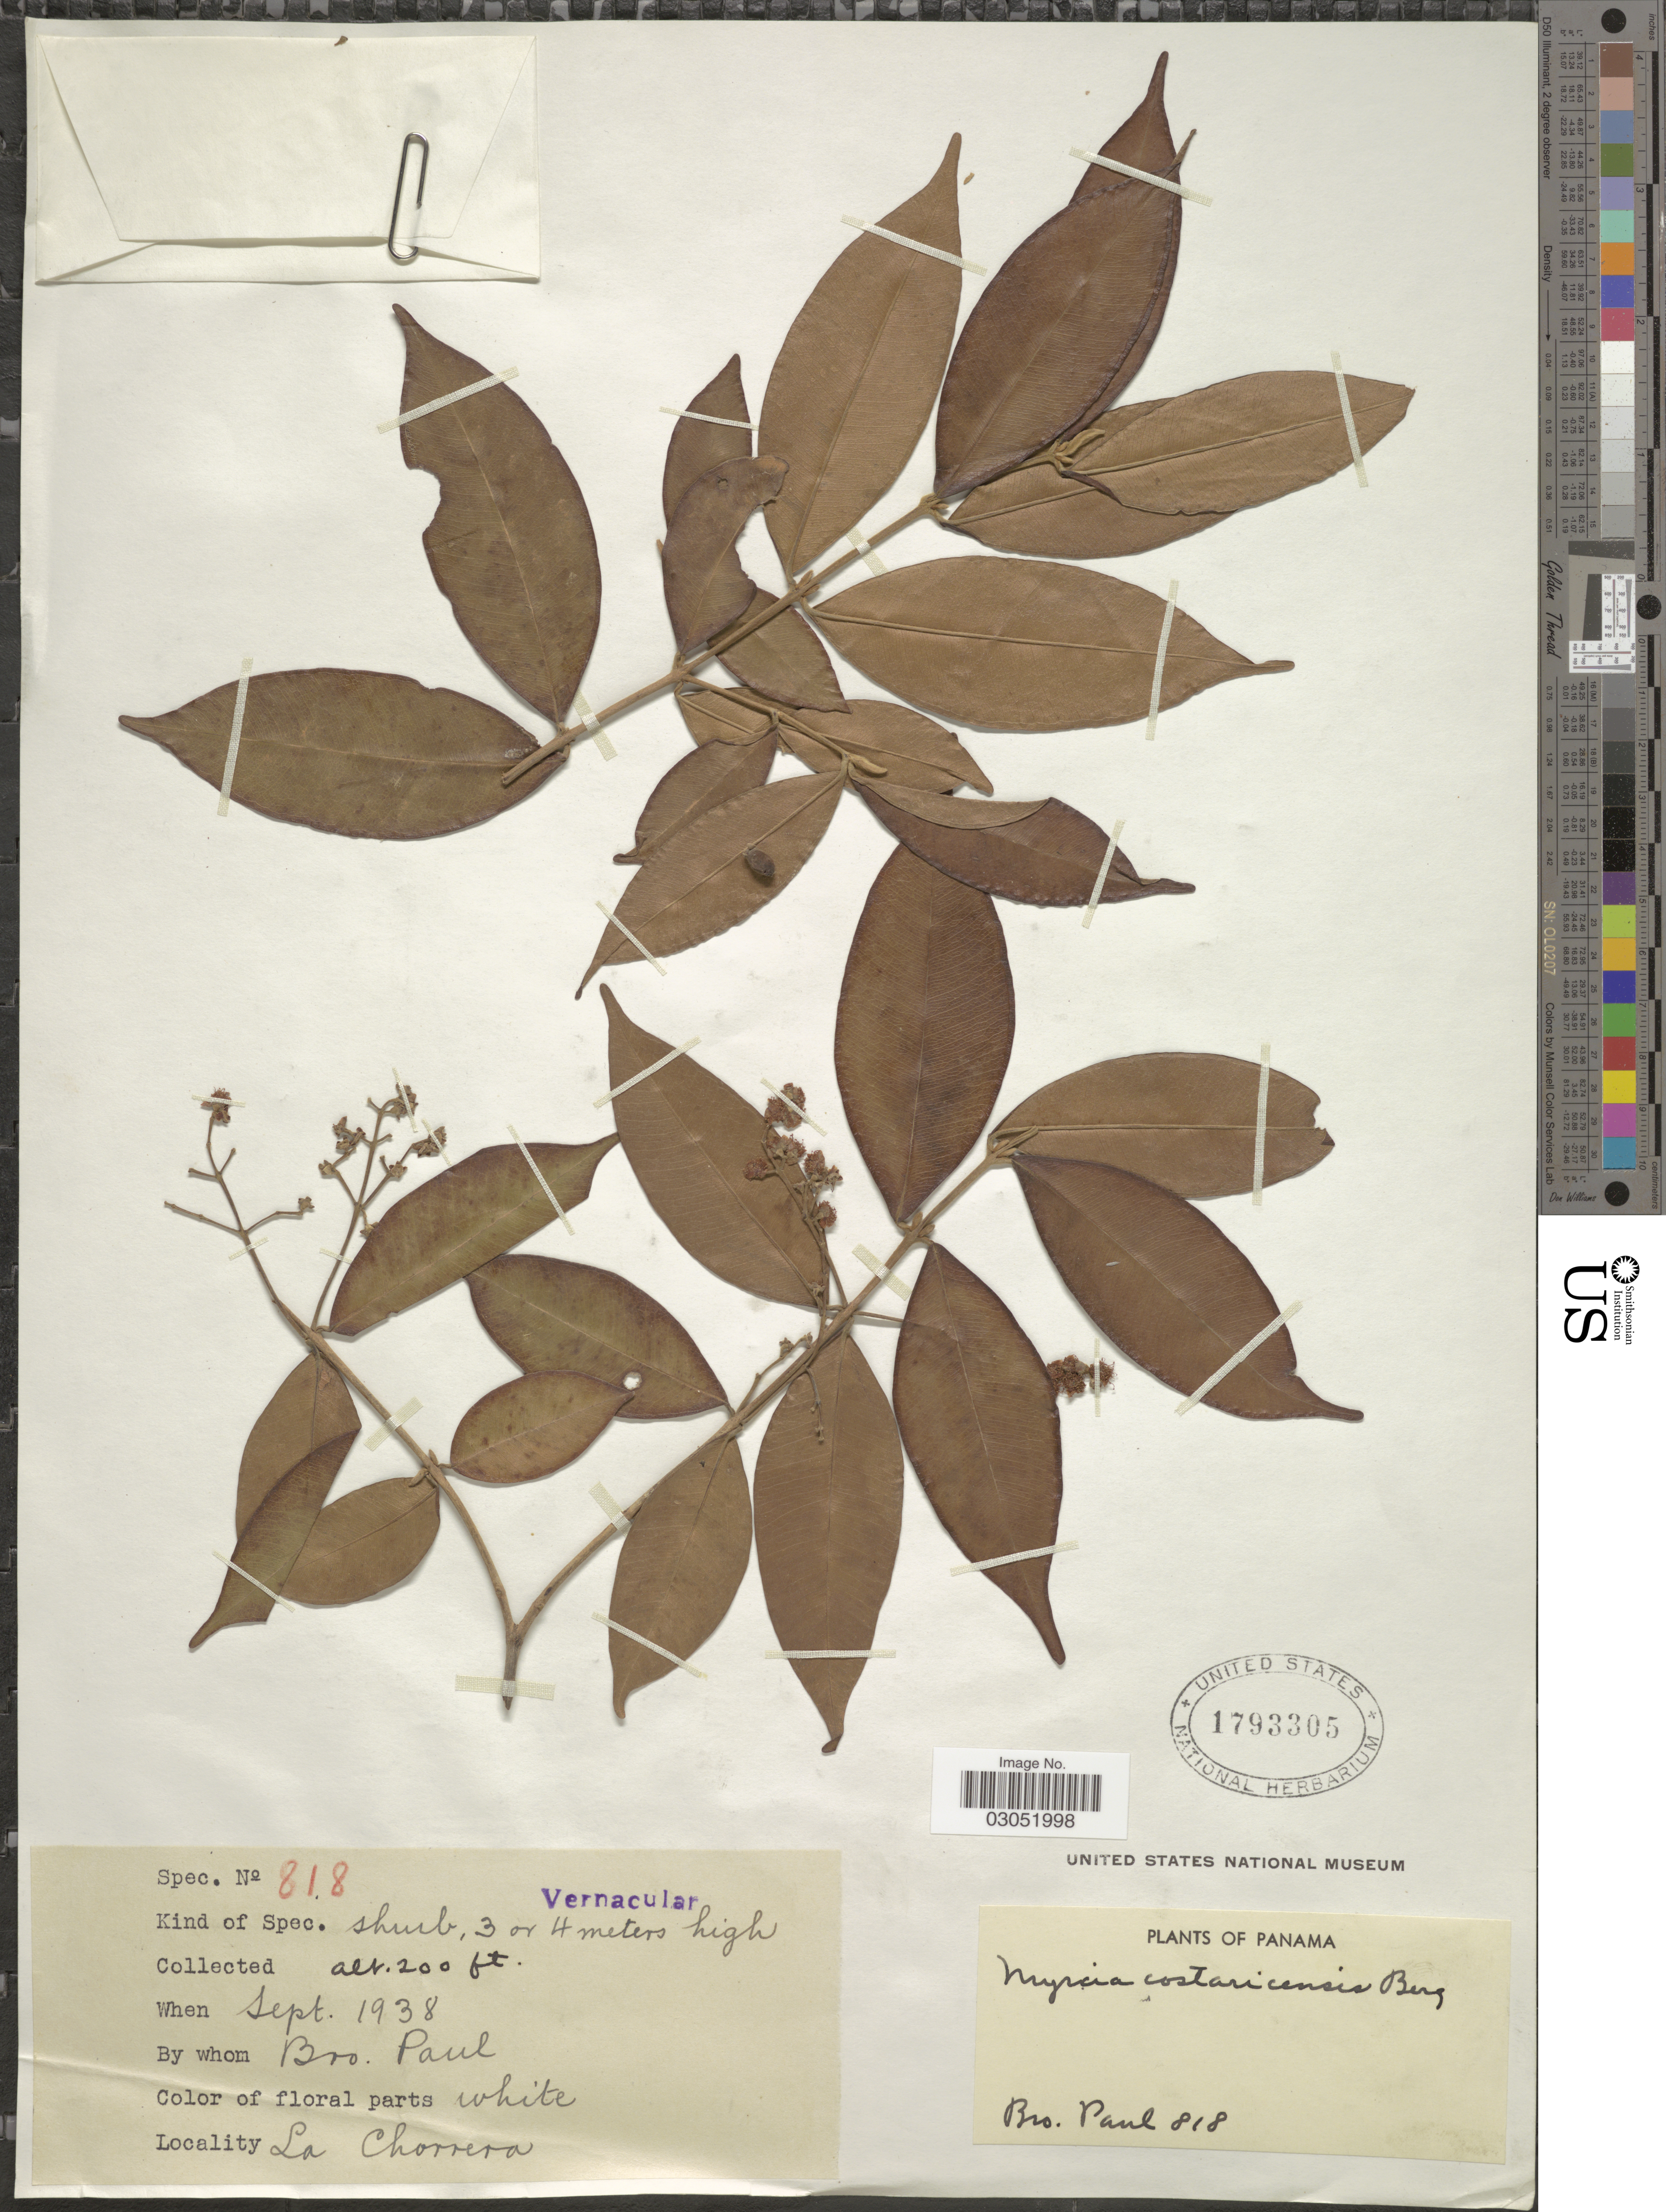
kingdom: Plantae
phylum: Tracheophyta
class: Magnoliopsida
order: Myrtales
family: Myrtaceae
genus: Myrcia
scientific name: Myrcia splendens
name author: (Sw.) DC.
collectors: B. Paul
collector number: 818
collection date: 1938-09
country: Panama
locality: La Chorrera.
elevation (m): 61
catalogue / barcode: US 1793305